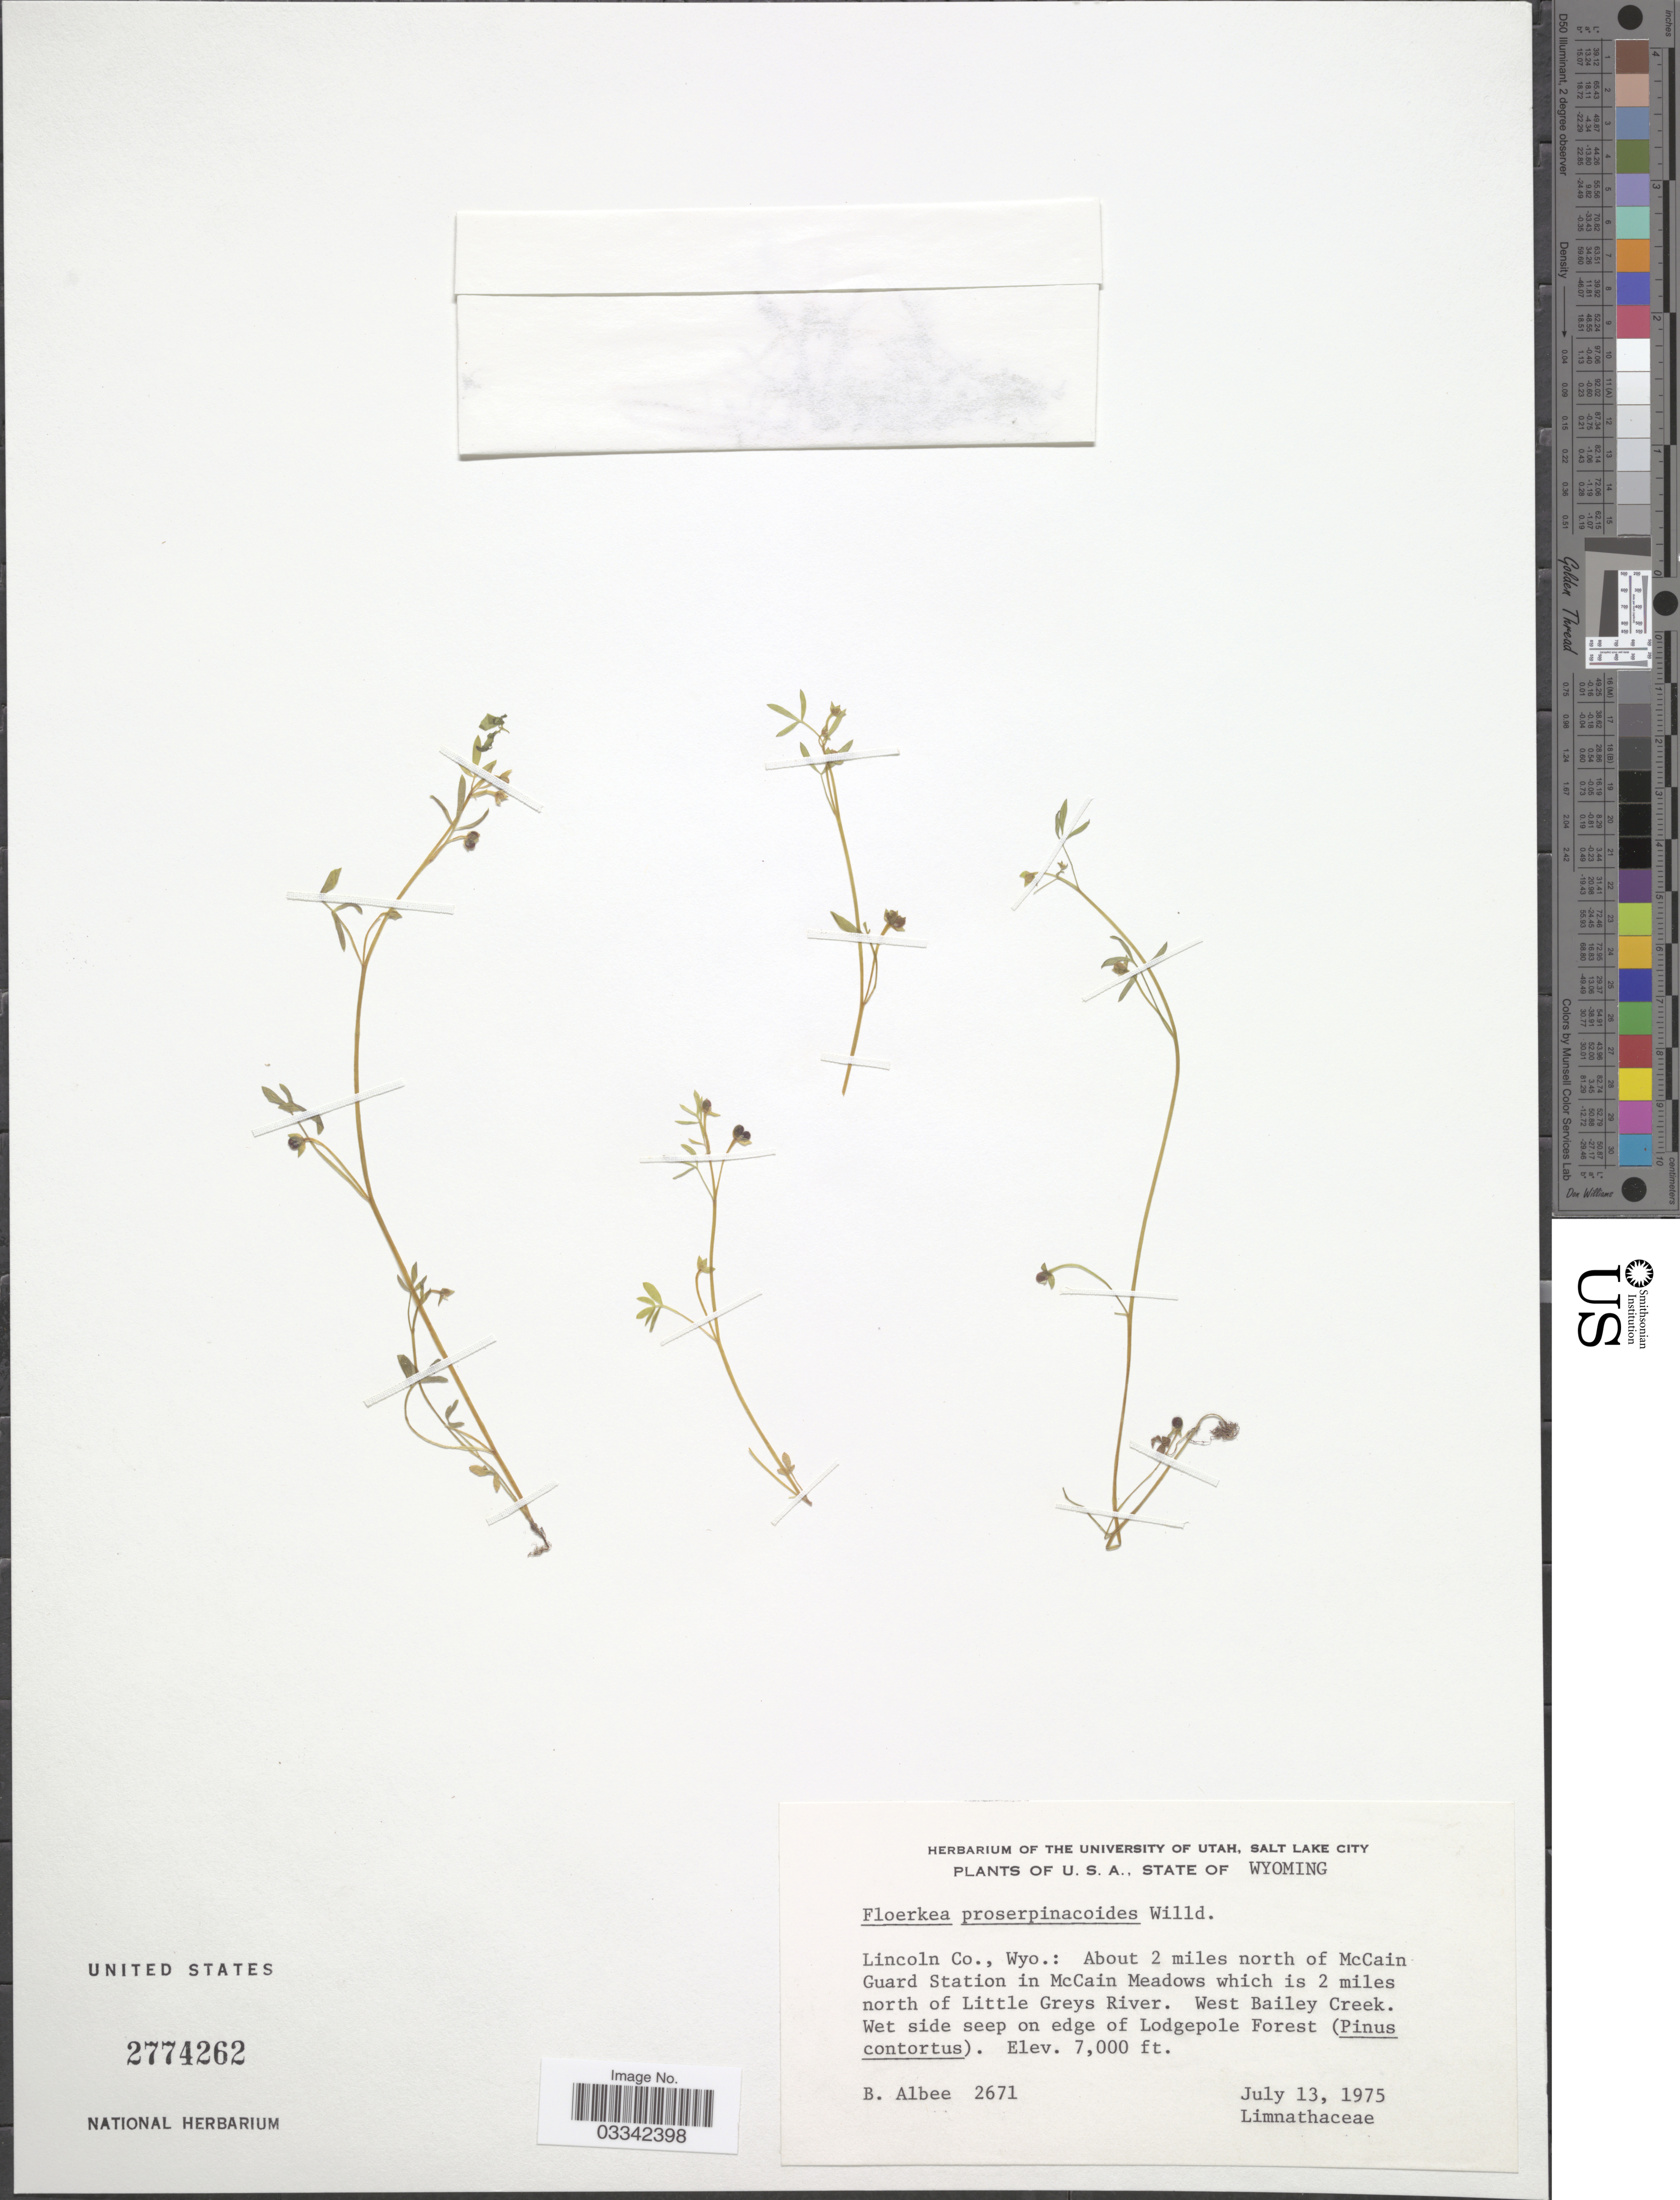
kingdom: Plantae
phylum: Tracheophyta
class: Magnoliopsida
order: Brassicales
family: Limnanthaceae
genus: Floerkea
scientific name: Floerkea proserpinacoides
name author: Willd.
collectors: B. Albee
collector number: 2671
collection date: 1975-07-13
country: United States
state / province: Wyoming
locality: Lincoln Co.: About 2 miles north of McCain Guard Station in McCain Meadows which is 2 miles north of Little Greys River. West Bailey Creek. Wet side seep on edge of Lodgepole Forest.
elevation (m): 2134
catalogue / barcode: US 2774262